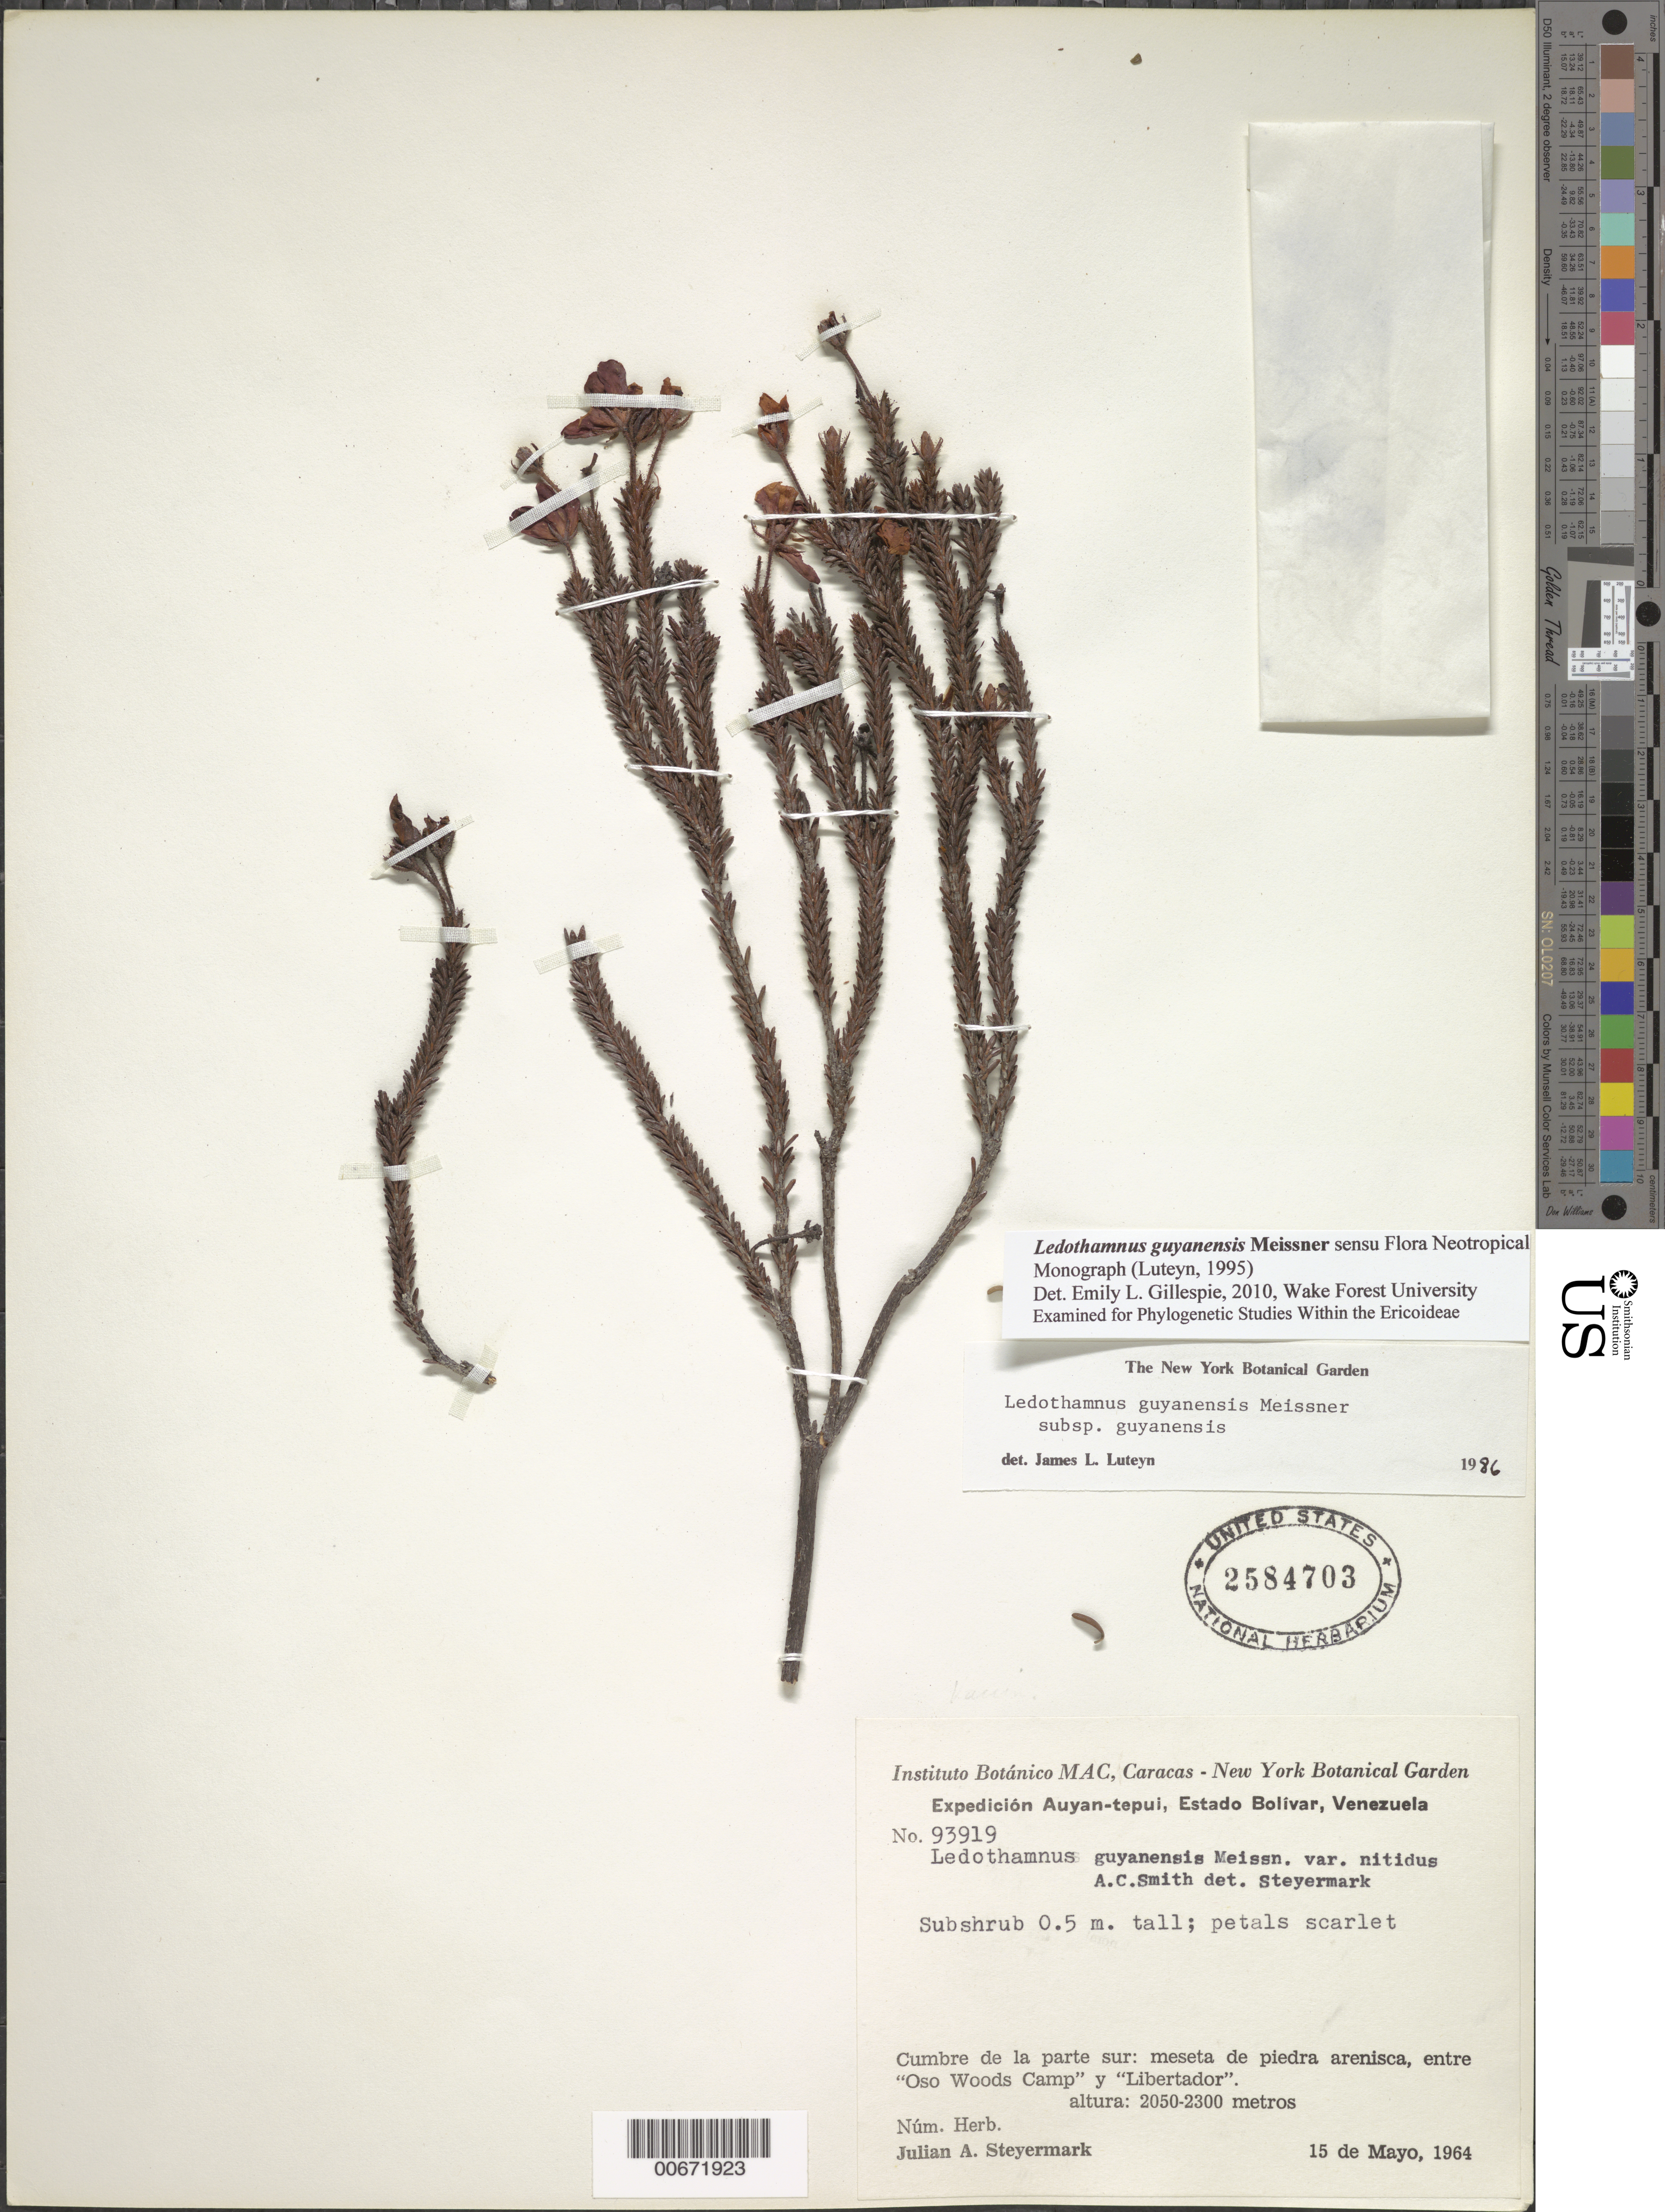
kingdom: Plantae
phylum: Tracheophyta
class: Magnoliopsida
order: Ericales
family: Ericaceae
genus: Ledothamnus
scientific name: Ledothamnus guyanensis subsp. guyanensis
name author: Meisn.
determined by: Luteyn, J. L.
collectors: J. Steyermark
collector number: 93919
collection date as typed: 15-May-64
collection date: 1964-05-15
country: Venezuela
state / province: Bolívar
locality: Auyan-tepuí, entre Oso Woods Camp y Libertador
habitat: Meseta de piedra arenisca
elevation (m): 2050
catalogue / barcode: US 2584703